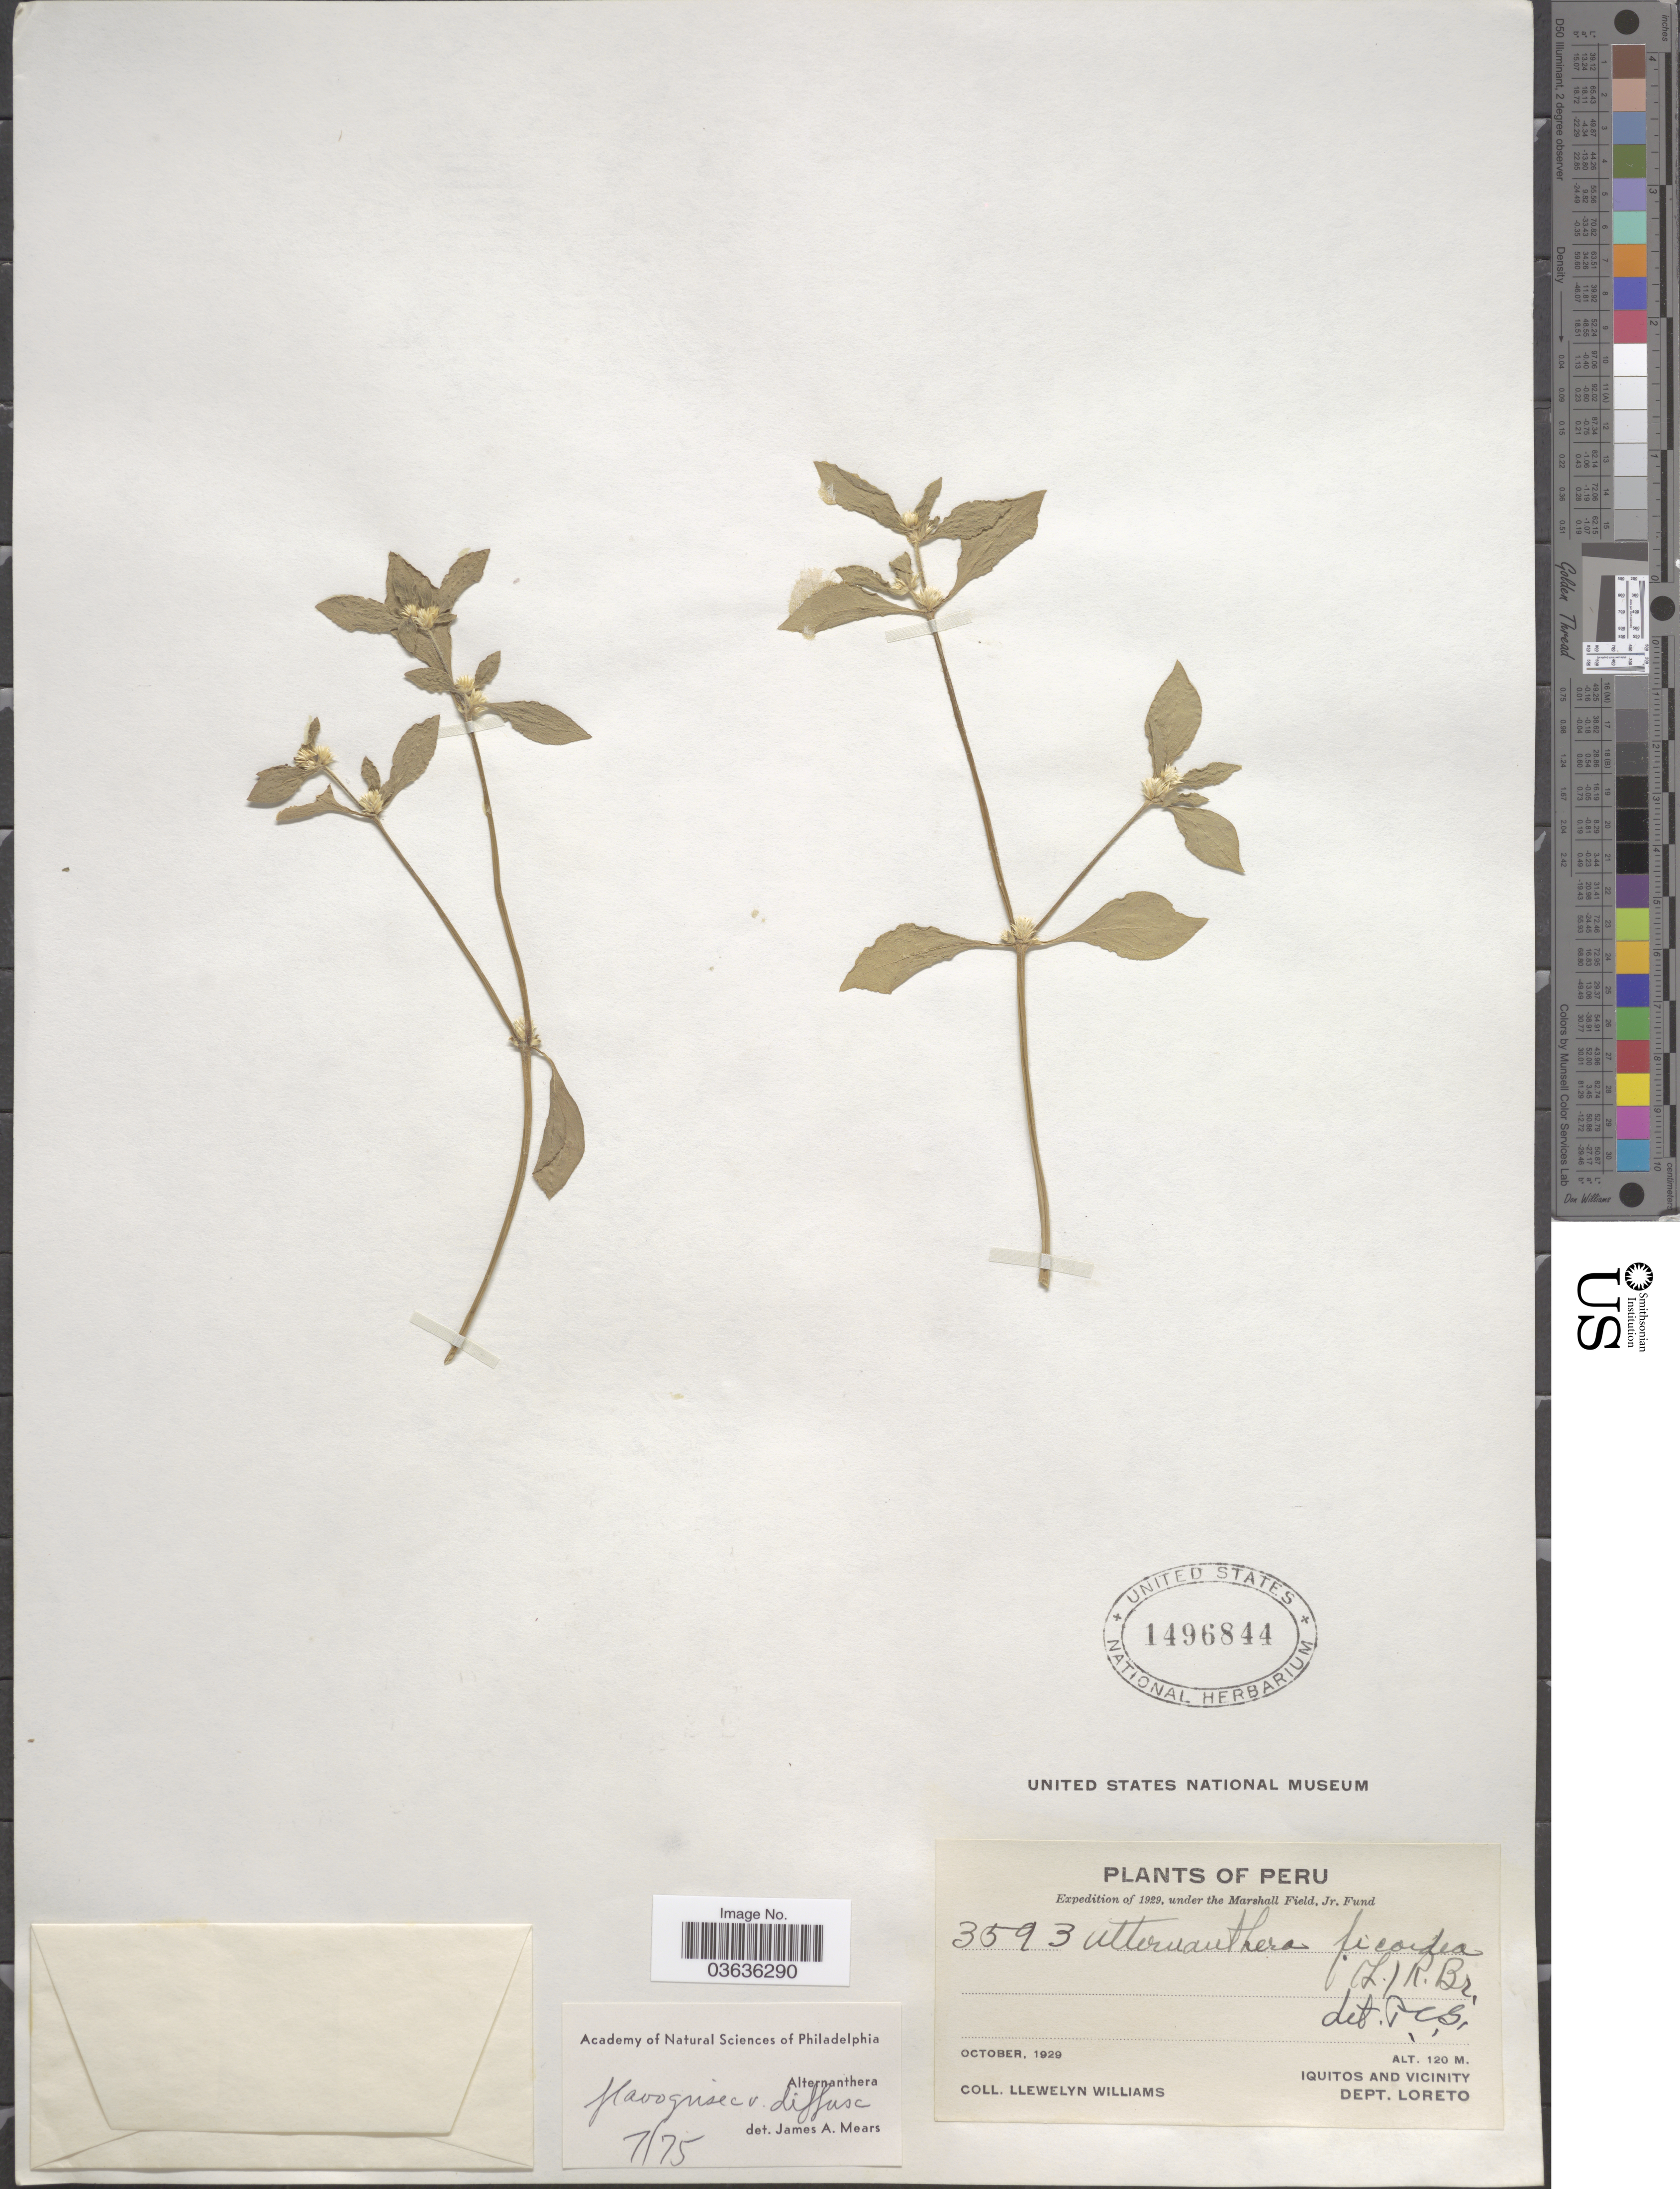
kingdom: Plantae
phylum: Tracheophyta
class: Magnoliopsida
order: Caryophyllales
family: Amaranthaceae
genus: Alternanthera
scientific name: Alternanthera flavogrisea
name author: Urb.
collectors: Ll. Williams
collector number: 3593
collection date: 1929-10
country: Peru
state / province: Loreto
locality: Iquitos and vicinity. Dept. Loreto.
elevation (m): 120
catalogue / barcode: US 1496844